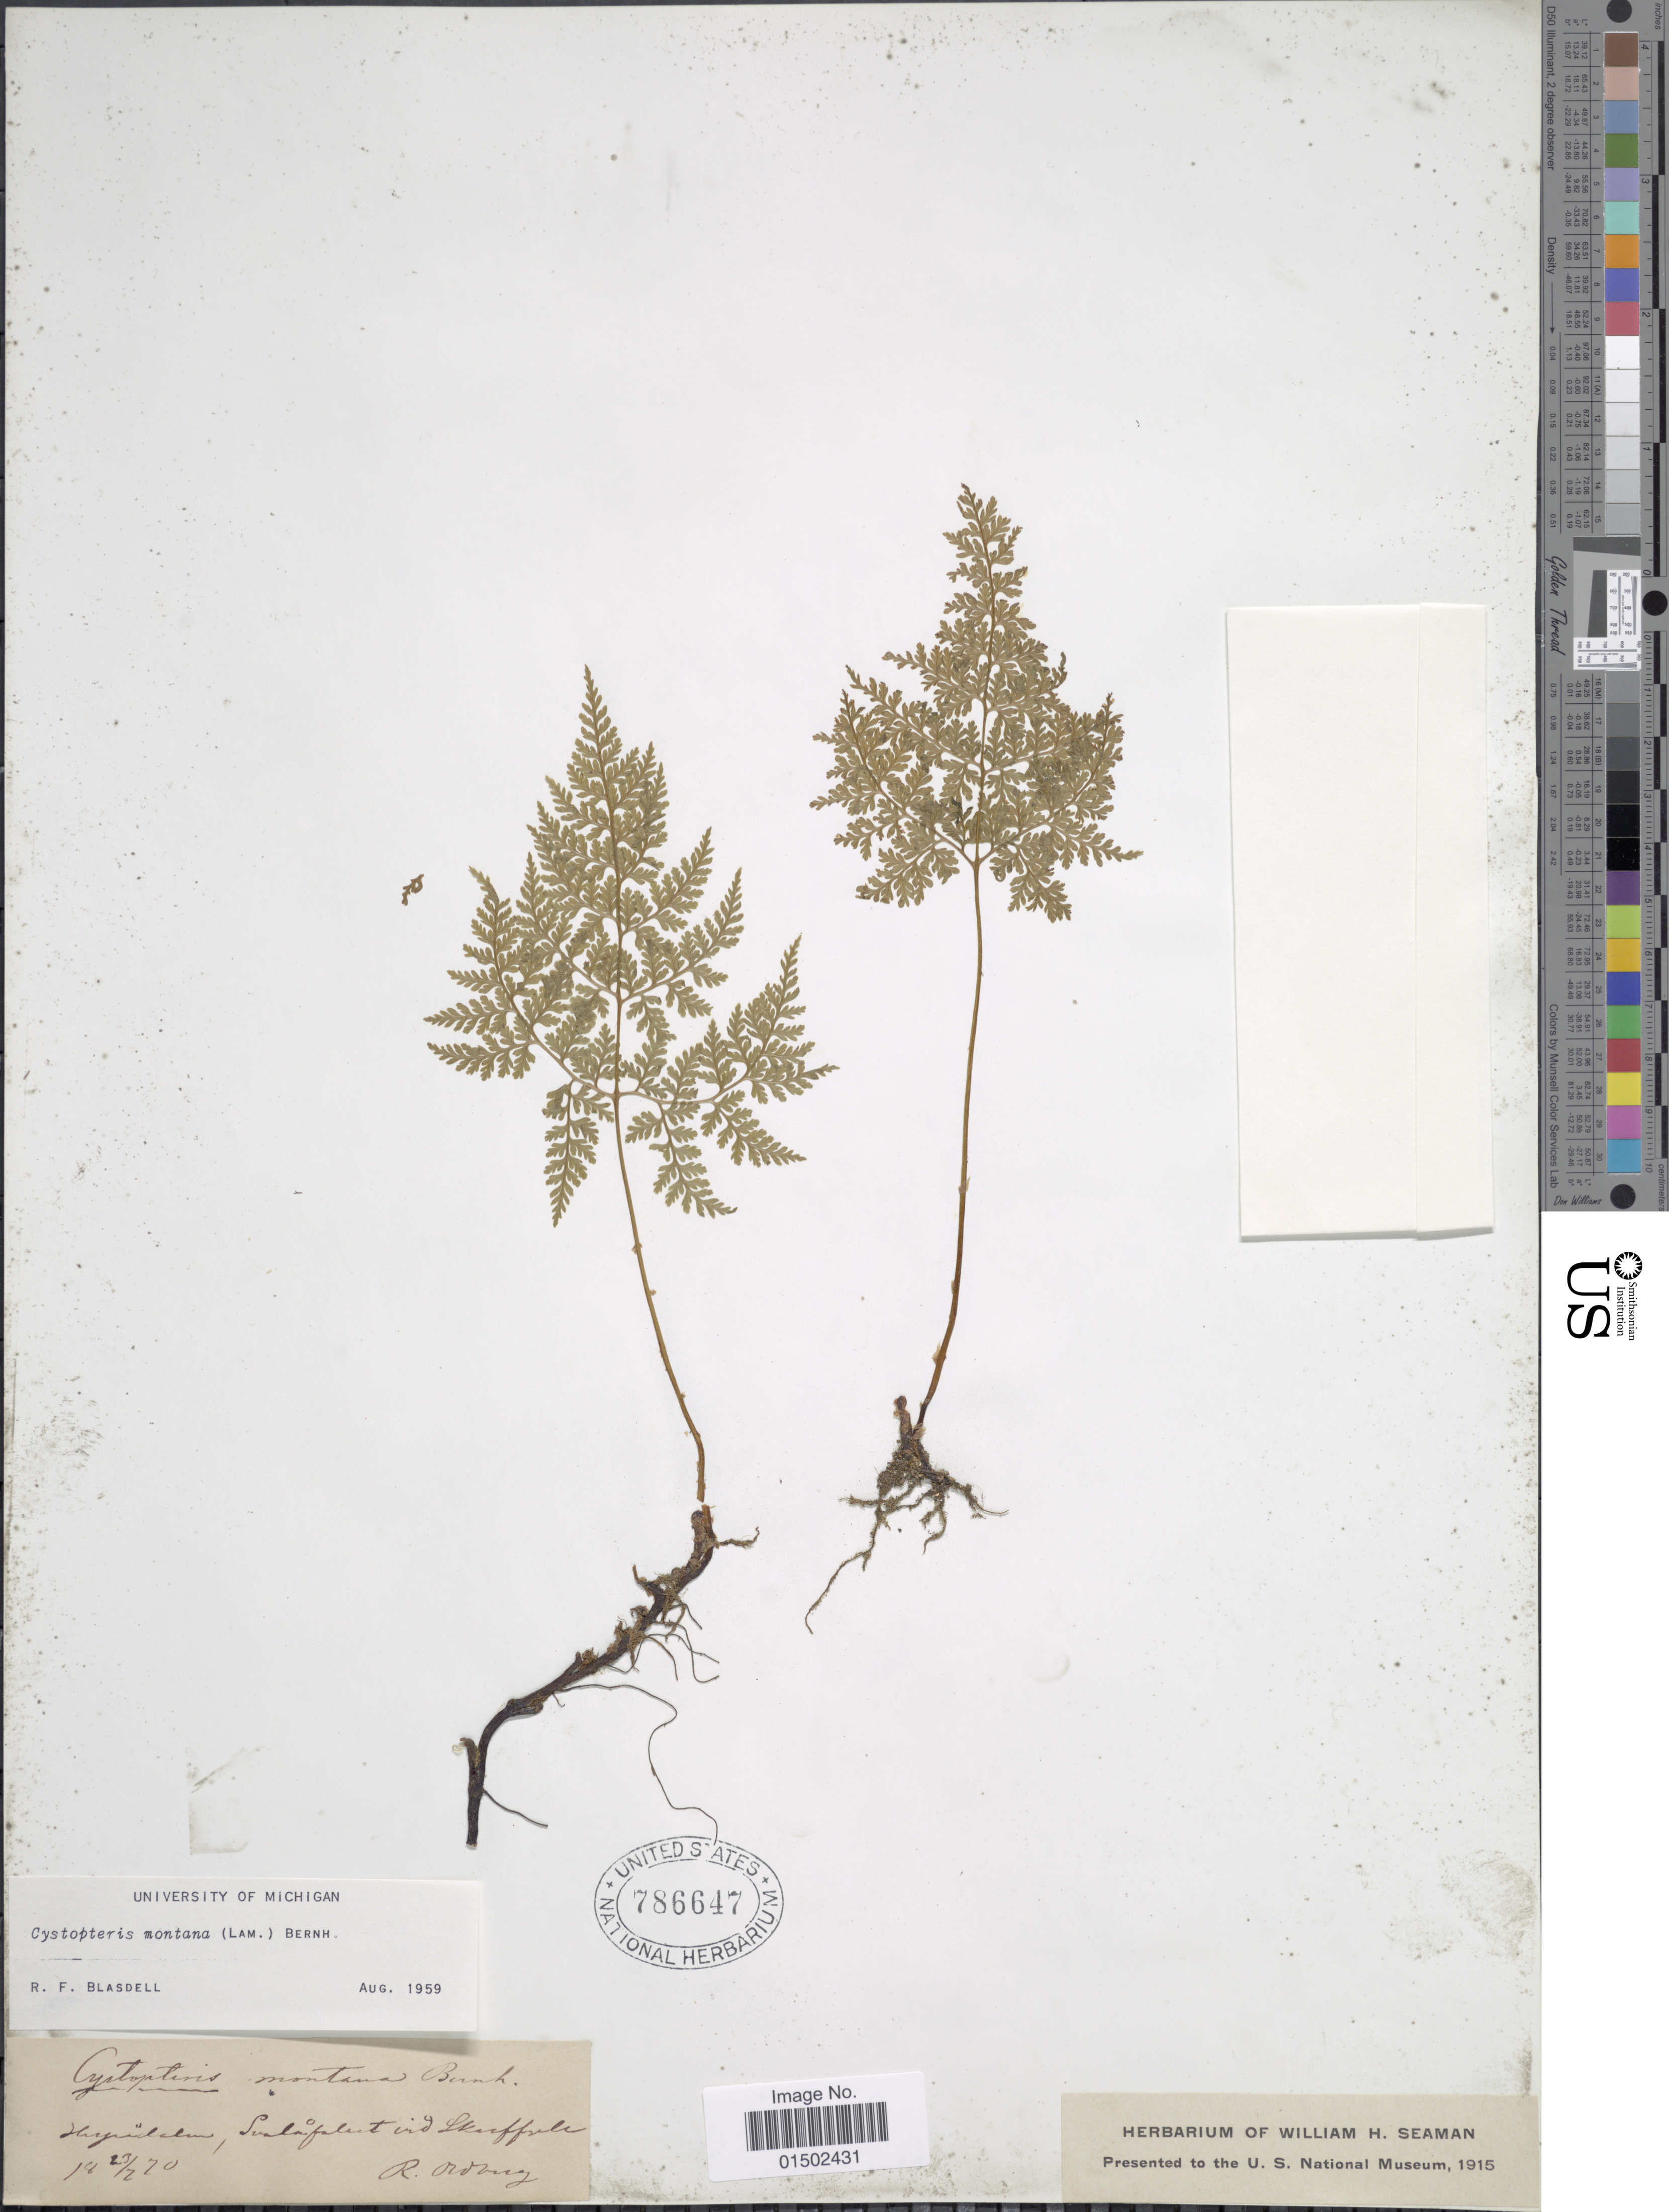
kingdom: Plantae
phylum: Tracheophyta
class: Polypodiopsida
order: Polypodiales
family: Cystopteridaceae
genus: Cystopteris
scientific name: Cystopteris montana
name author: (Lam.) Desv.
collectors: R. Oldberg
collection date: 1870-02-23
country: Sweden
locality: Herjedalen, Svalafalut vid Skarffull [interpreted]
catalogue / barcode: US 786647